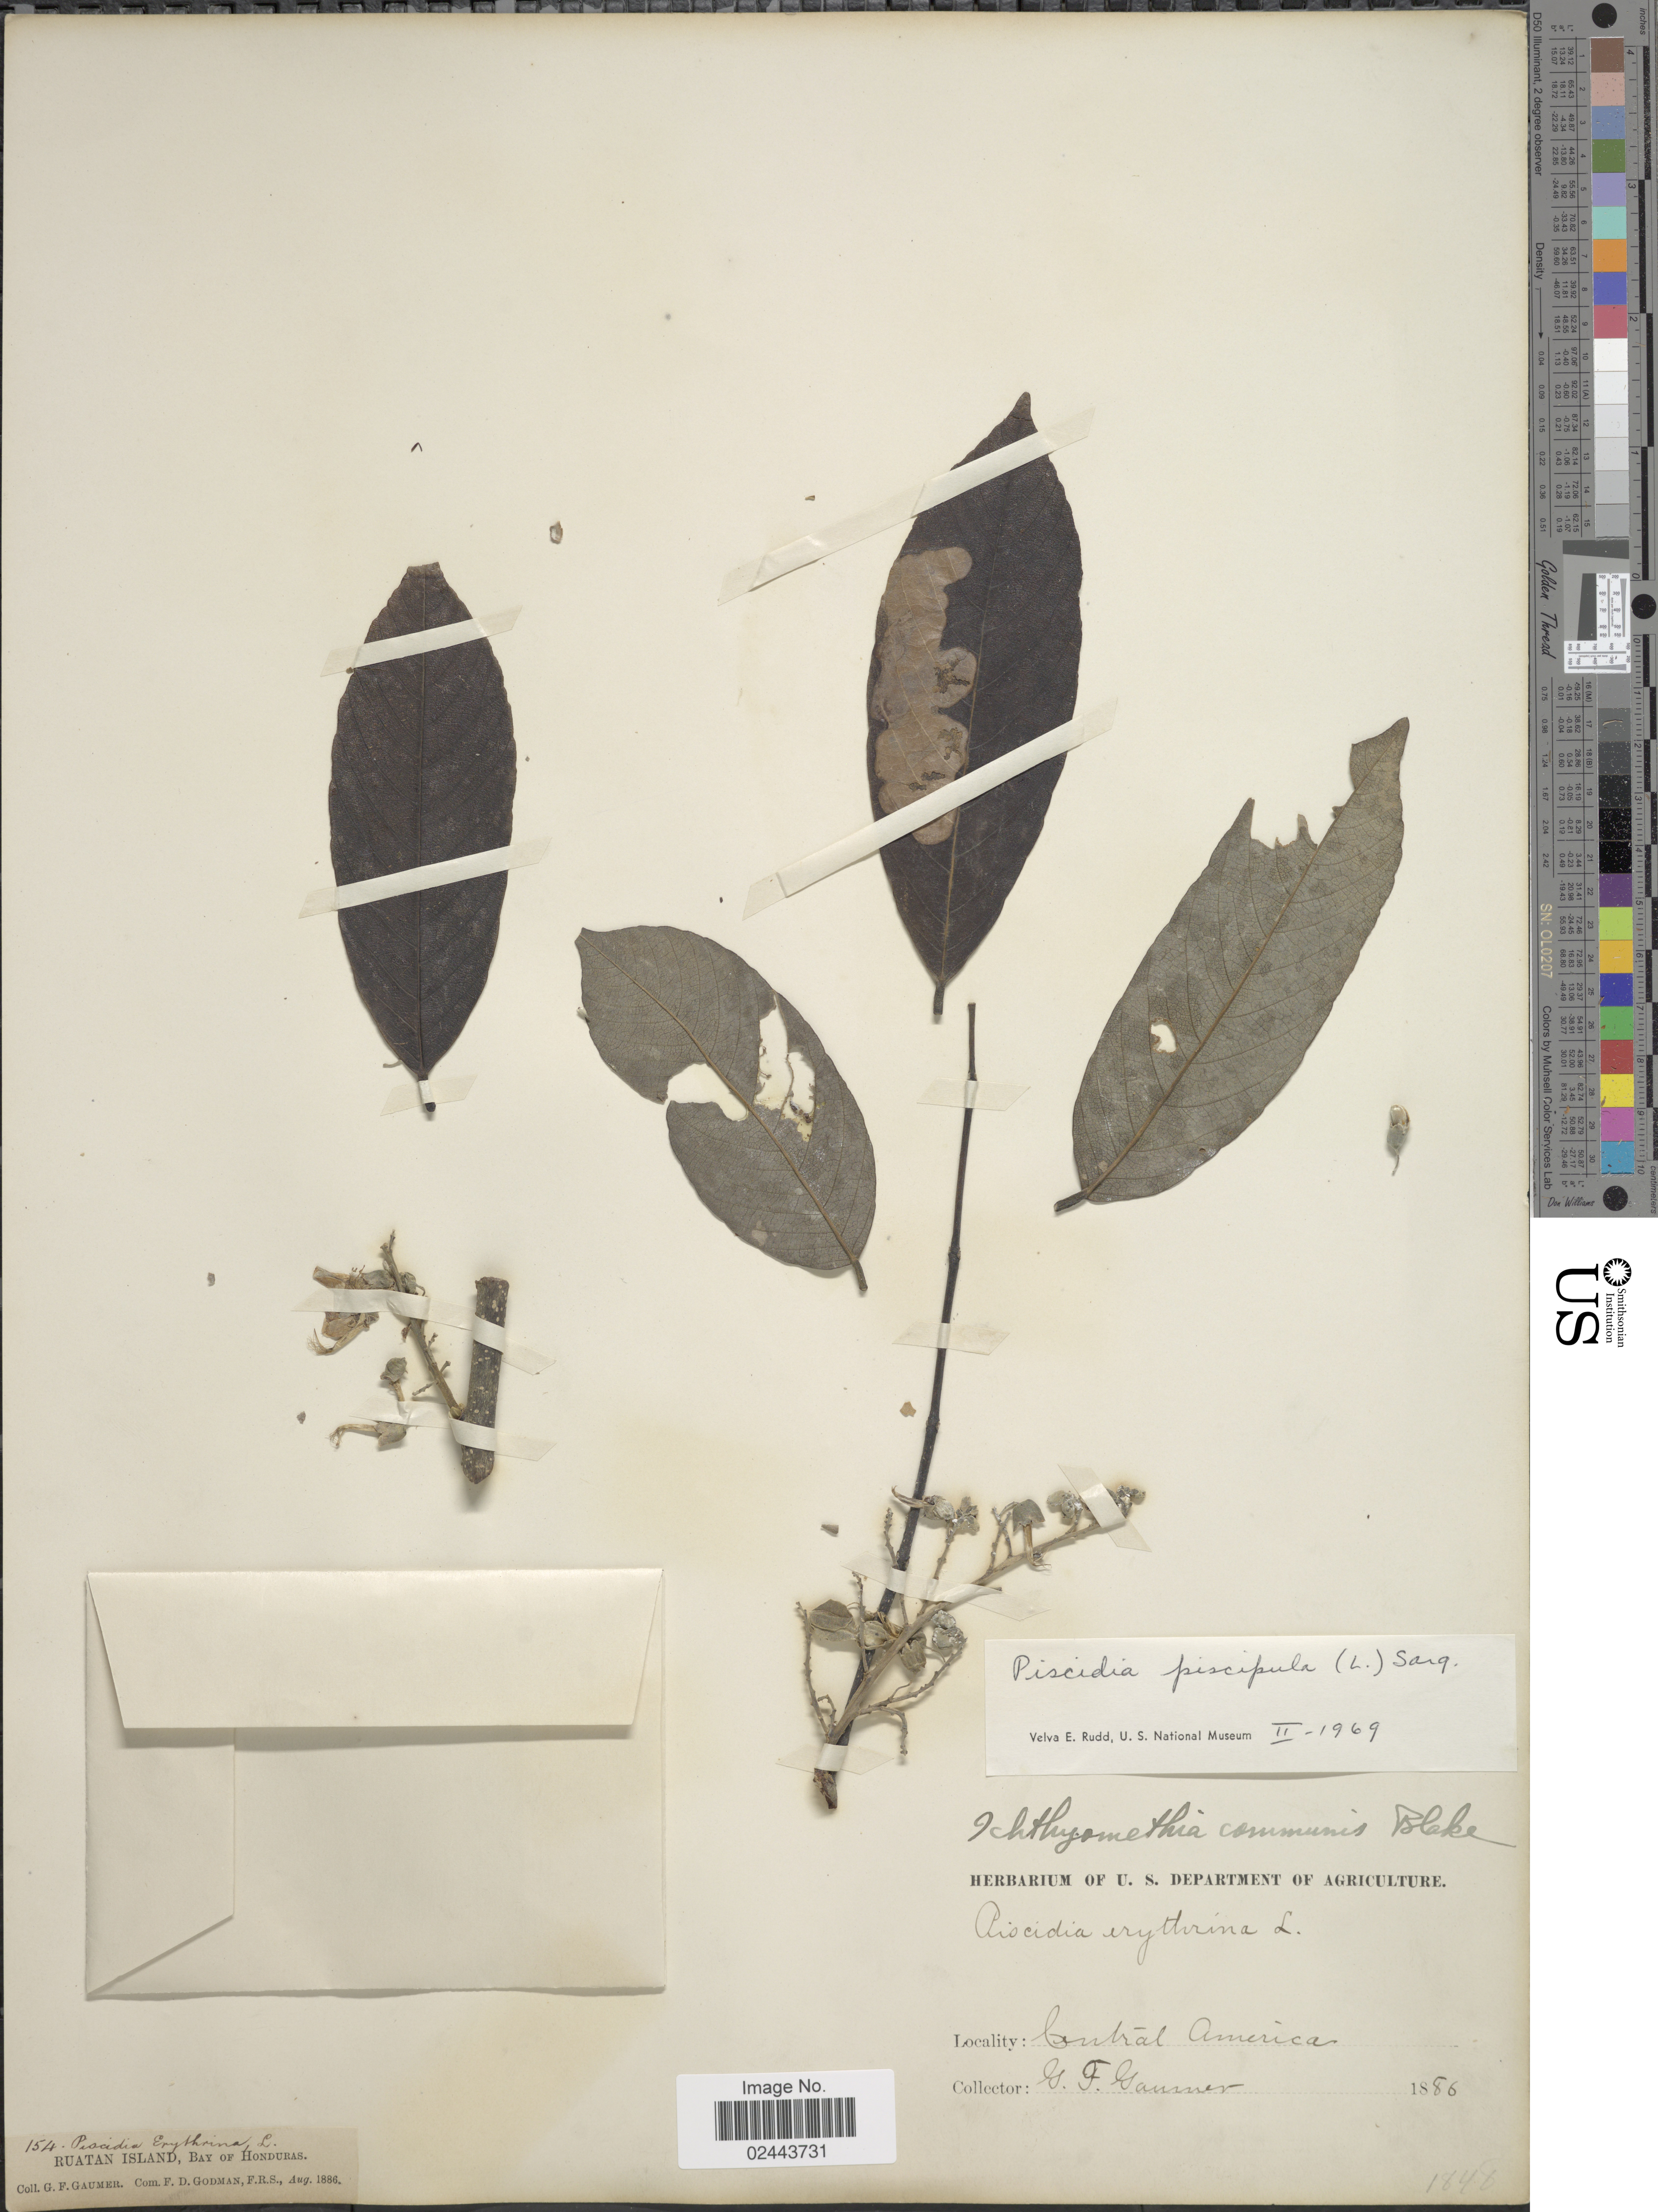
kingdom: Plantae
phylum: Tracheophyta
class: Magnoliopsida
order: Fabales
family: Fabaceae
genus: Piscidia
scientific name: Piscidia piscipula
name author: (L.) Sarg.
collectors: G. F. Gaumer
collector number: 154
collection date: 1886-08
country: Honduras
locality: Ruatan Island, Bay of Honduras.